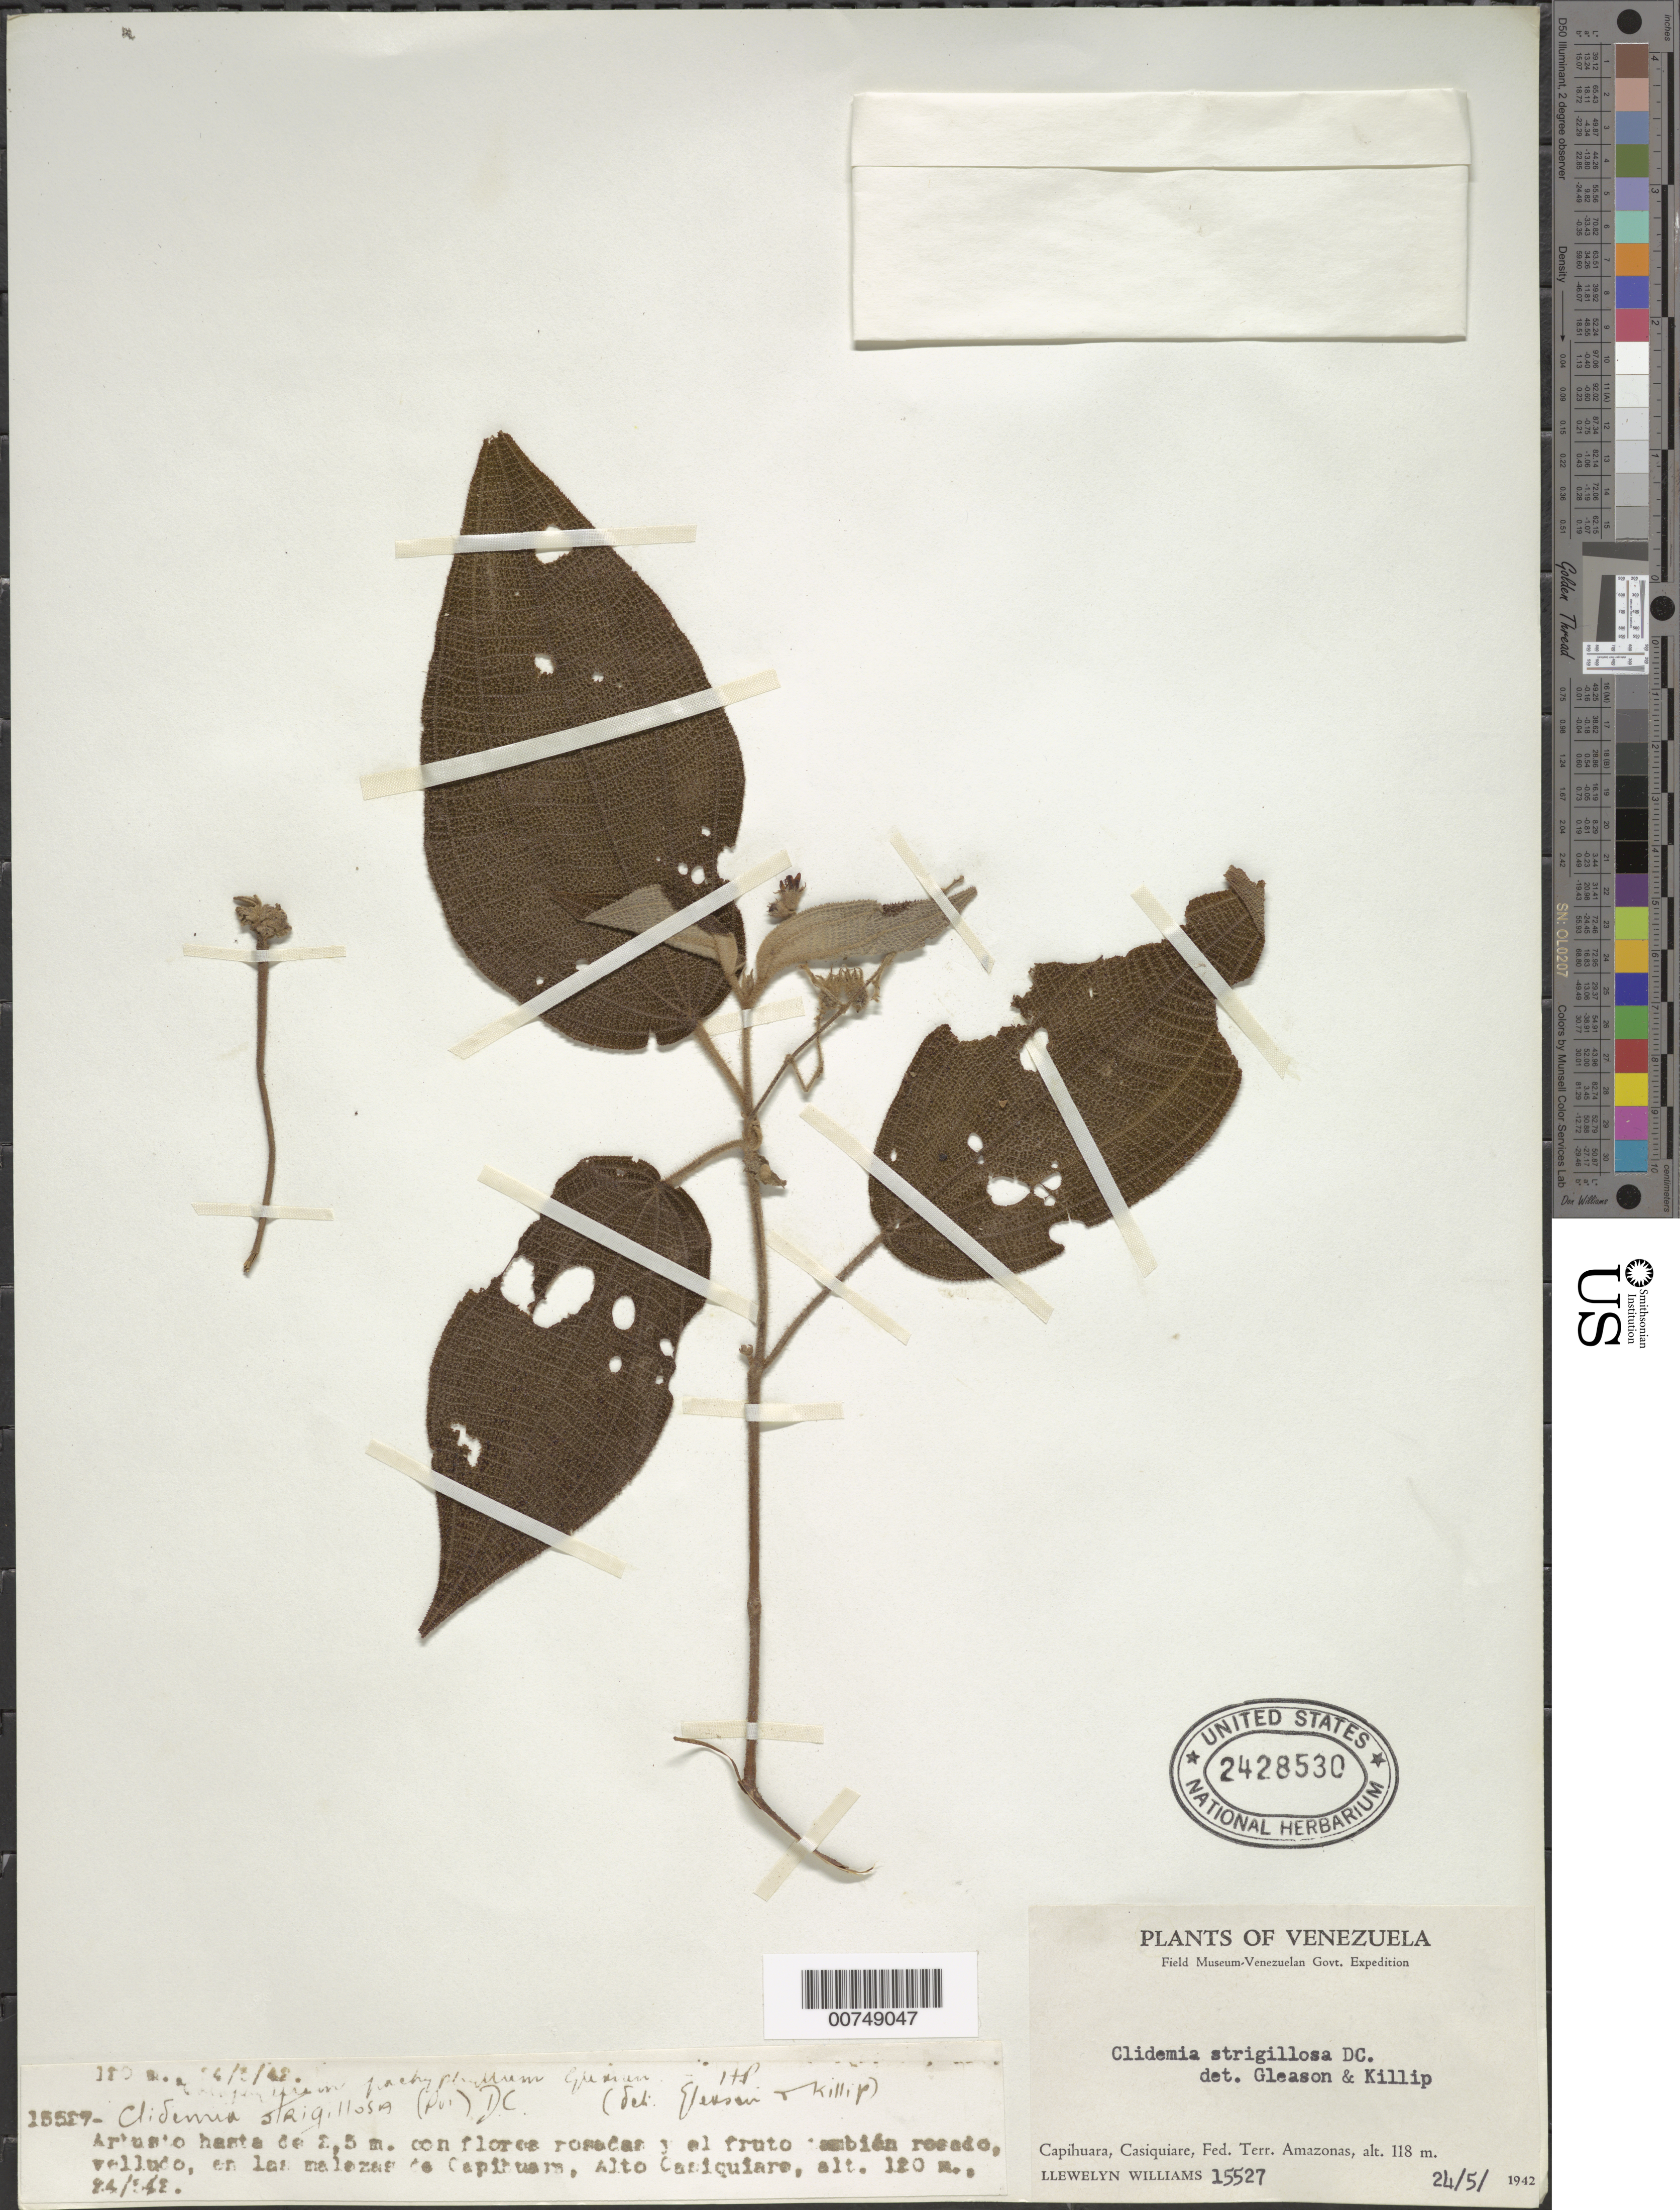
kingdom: Plantae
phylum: Tracheophyta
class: Magnoliopsida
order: Myrtales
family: Melastomataceae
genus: Clidemia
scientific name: Clidemia novemnervia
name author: (DC.) Triana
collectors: Ll. Williams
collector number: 15527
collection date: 1942-05-24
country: Venezuela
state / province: Amazonas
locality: Capihuara, Casiquiare, Fed. Terr. Amazonas. En las malezas de Capihuara, Alto Casiquiare.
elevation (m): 120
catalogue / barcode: US 2428530